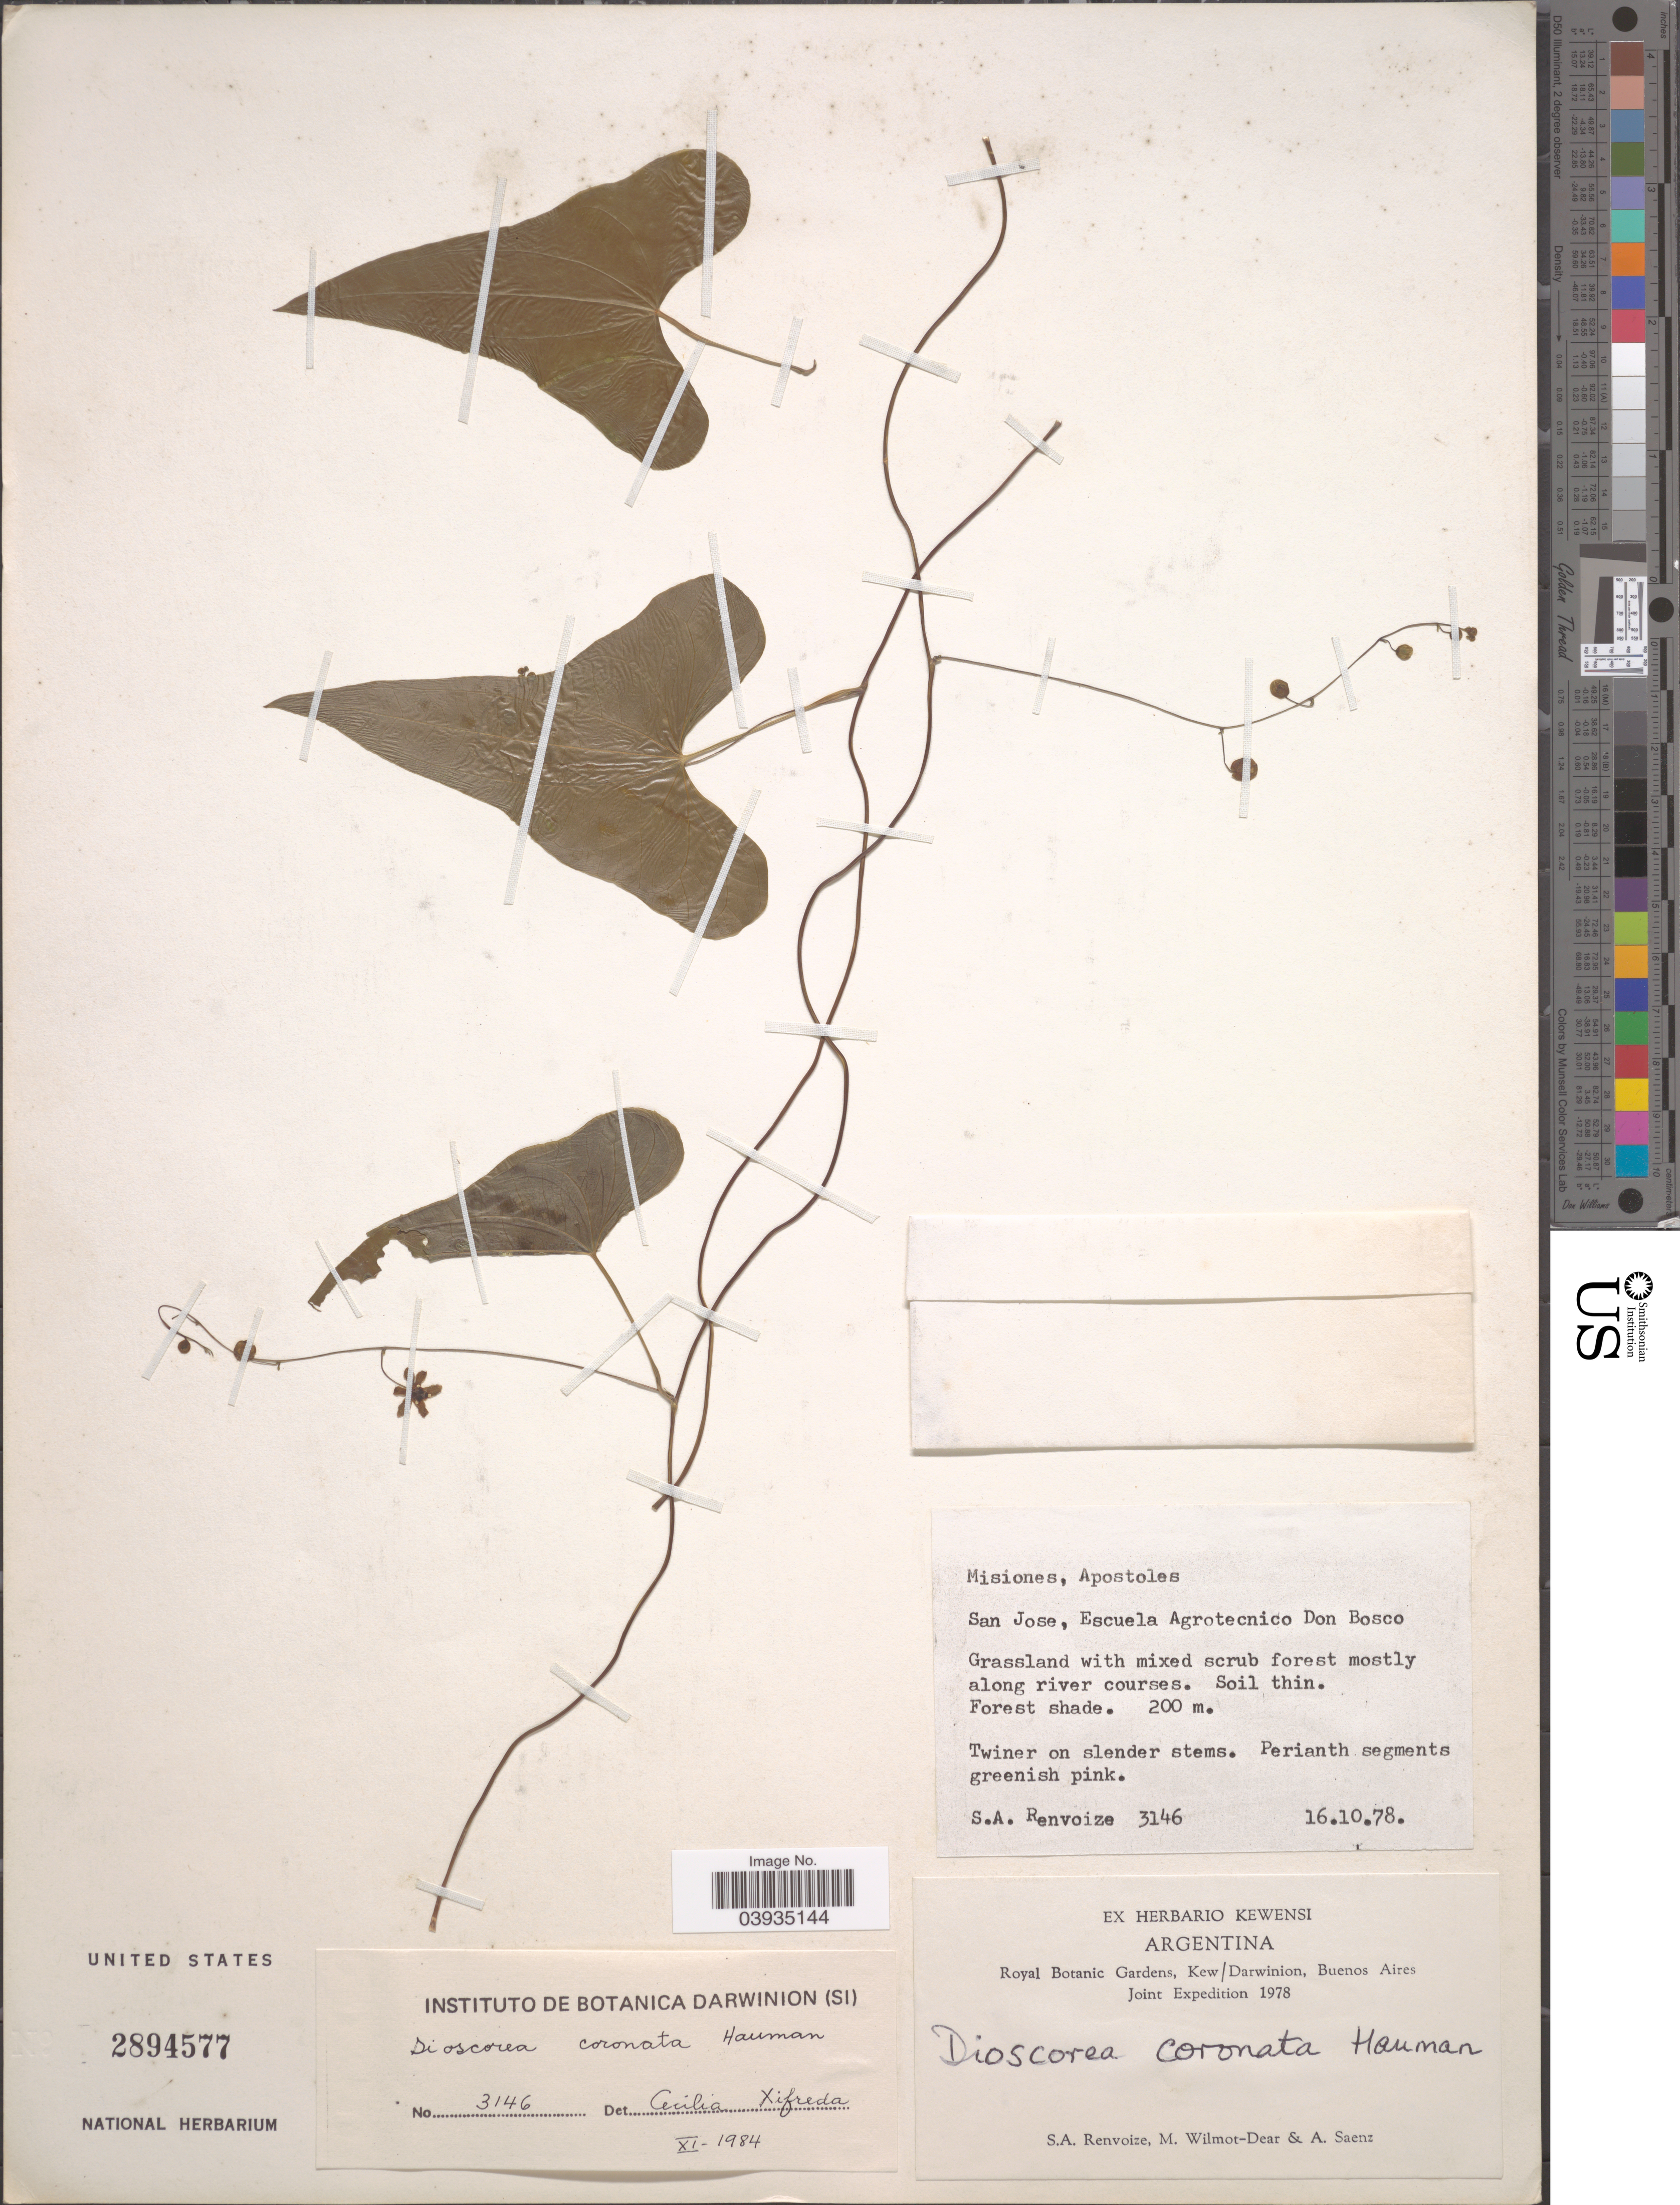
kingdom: Plantae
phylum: Tracheophyta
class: Liliopsida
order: Dioscoreales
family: Dioscoreaceae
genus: Dioscorea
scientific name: Dioscorea coronata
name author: Hauman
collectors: S. A. Renvoize, M. Wilmot-Dear & A. Saenz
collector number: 3146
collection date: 1978-10-16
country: Argentina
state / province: Misiones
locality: Apostoles. San Jose, Escuela Agrotecnico Don Bosco.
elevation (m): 200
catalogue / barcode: US 2894577